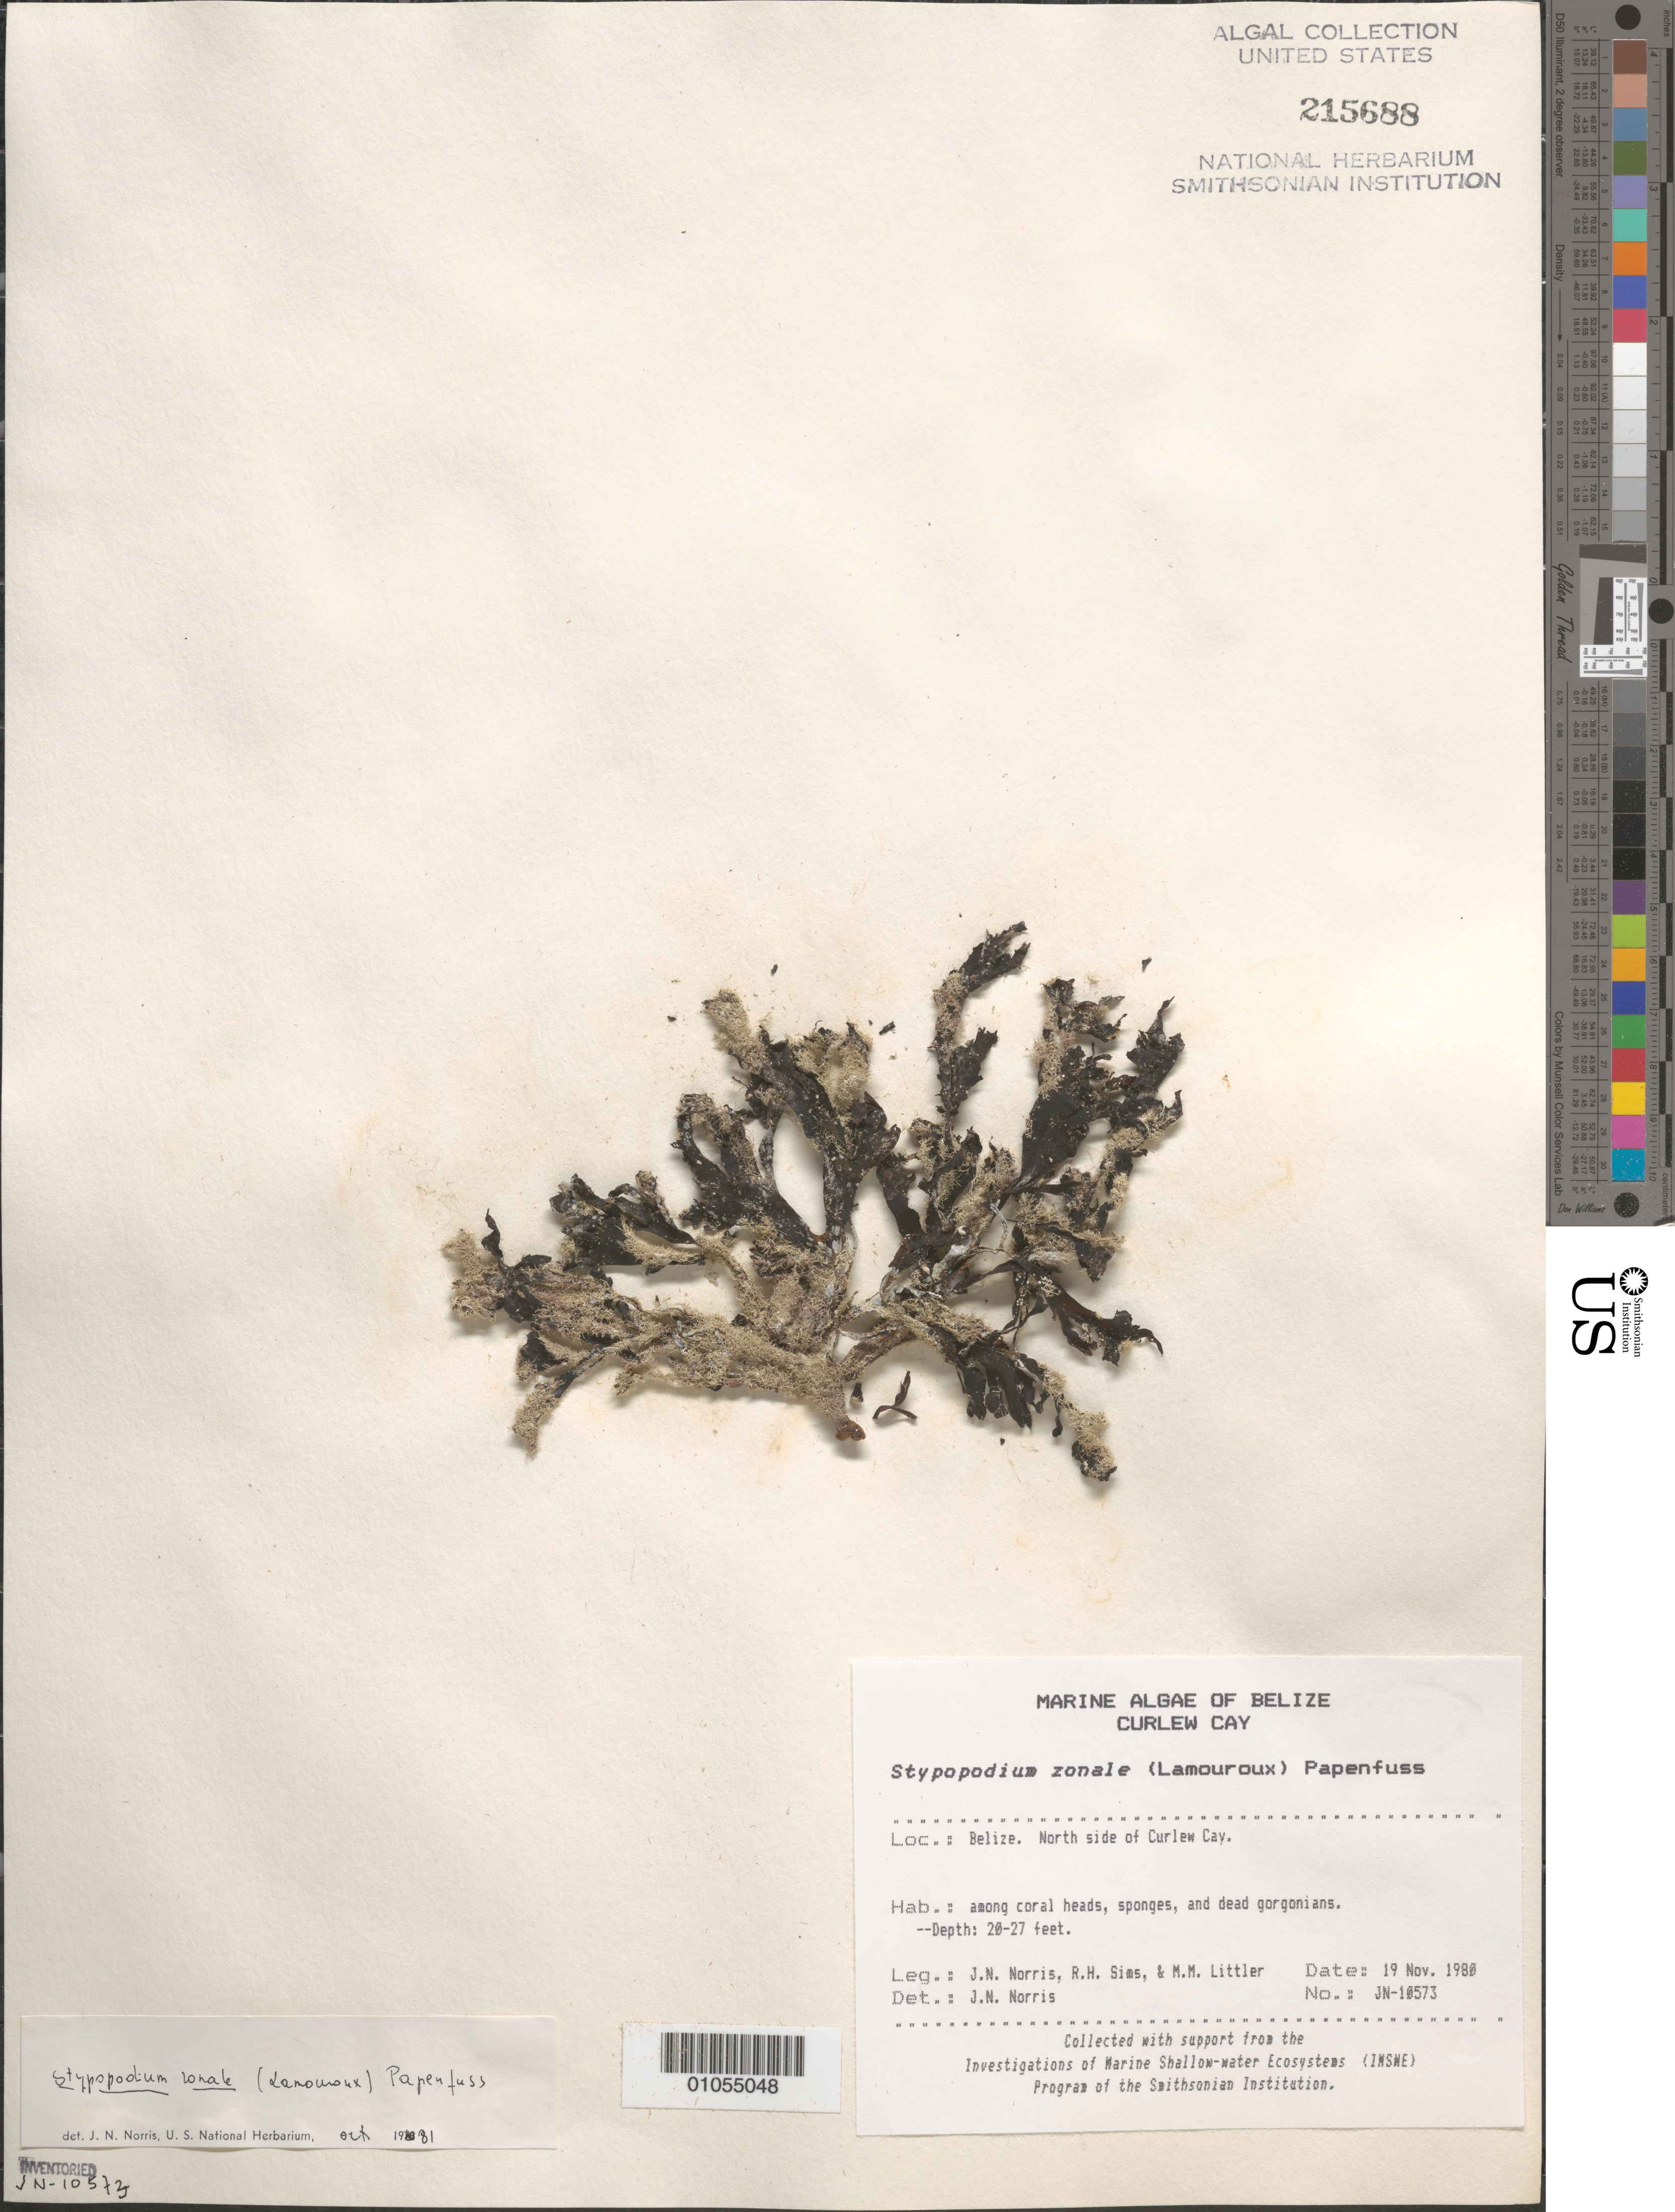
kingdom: Chromista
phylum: Ochrophyta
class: Phaeophyceae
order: Dictyotales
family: Dictyotaceae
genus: Stypopodium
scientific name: Stypopodium zonale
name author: (J.V.Lamouroux) Papenf.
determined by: Norris, James N.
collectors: J. N. Norris, R. H. Sims & M. M. Littler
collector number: JN-10573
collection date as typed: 19 Nov 1980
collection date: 1980-11-19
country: Belize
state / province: Stann Creek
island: Curlew Cay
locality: North side of Curlew Cay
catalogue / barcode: US 215688